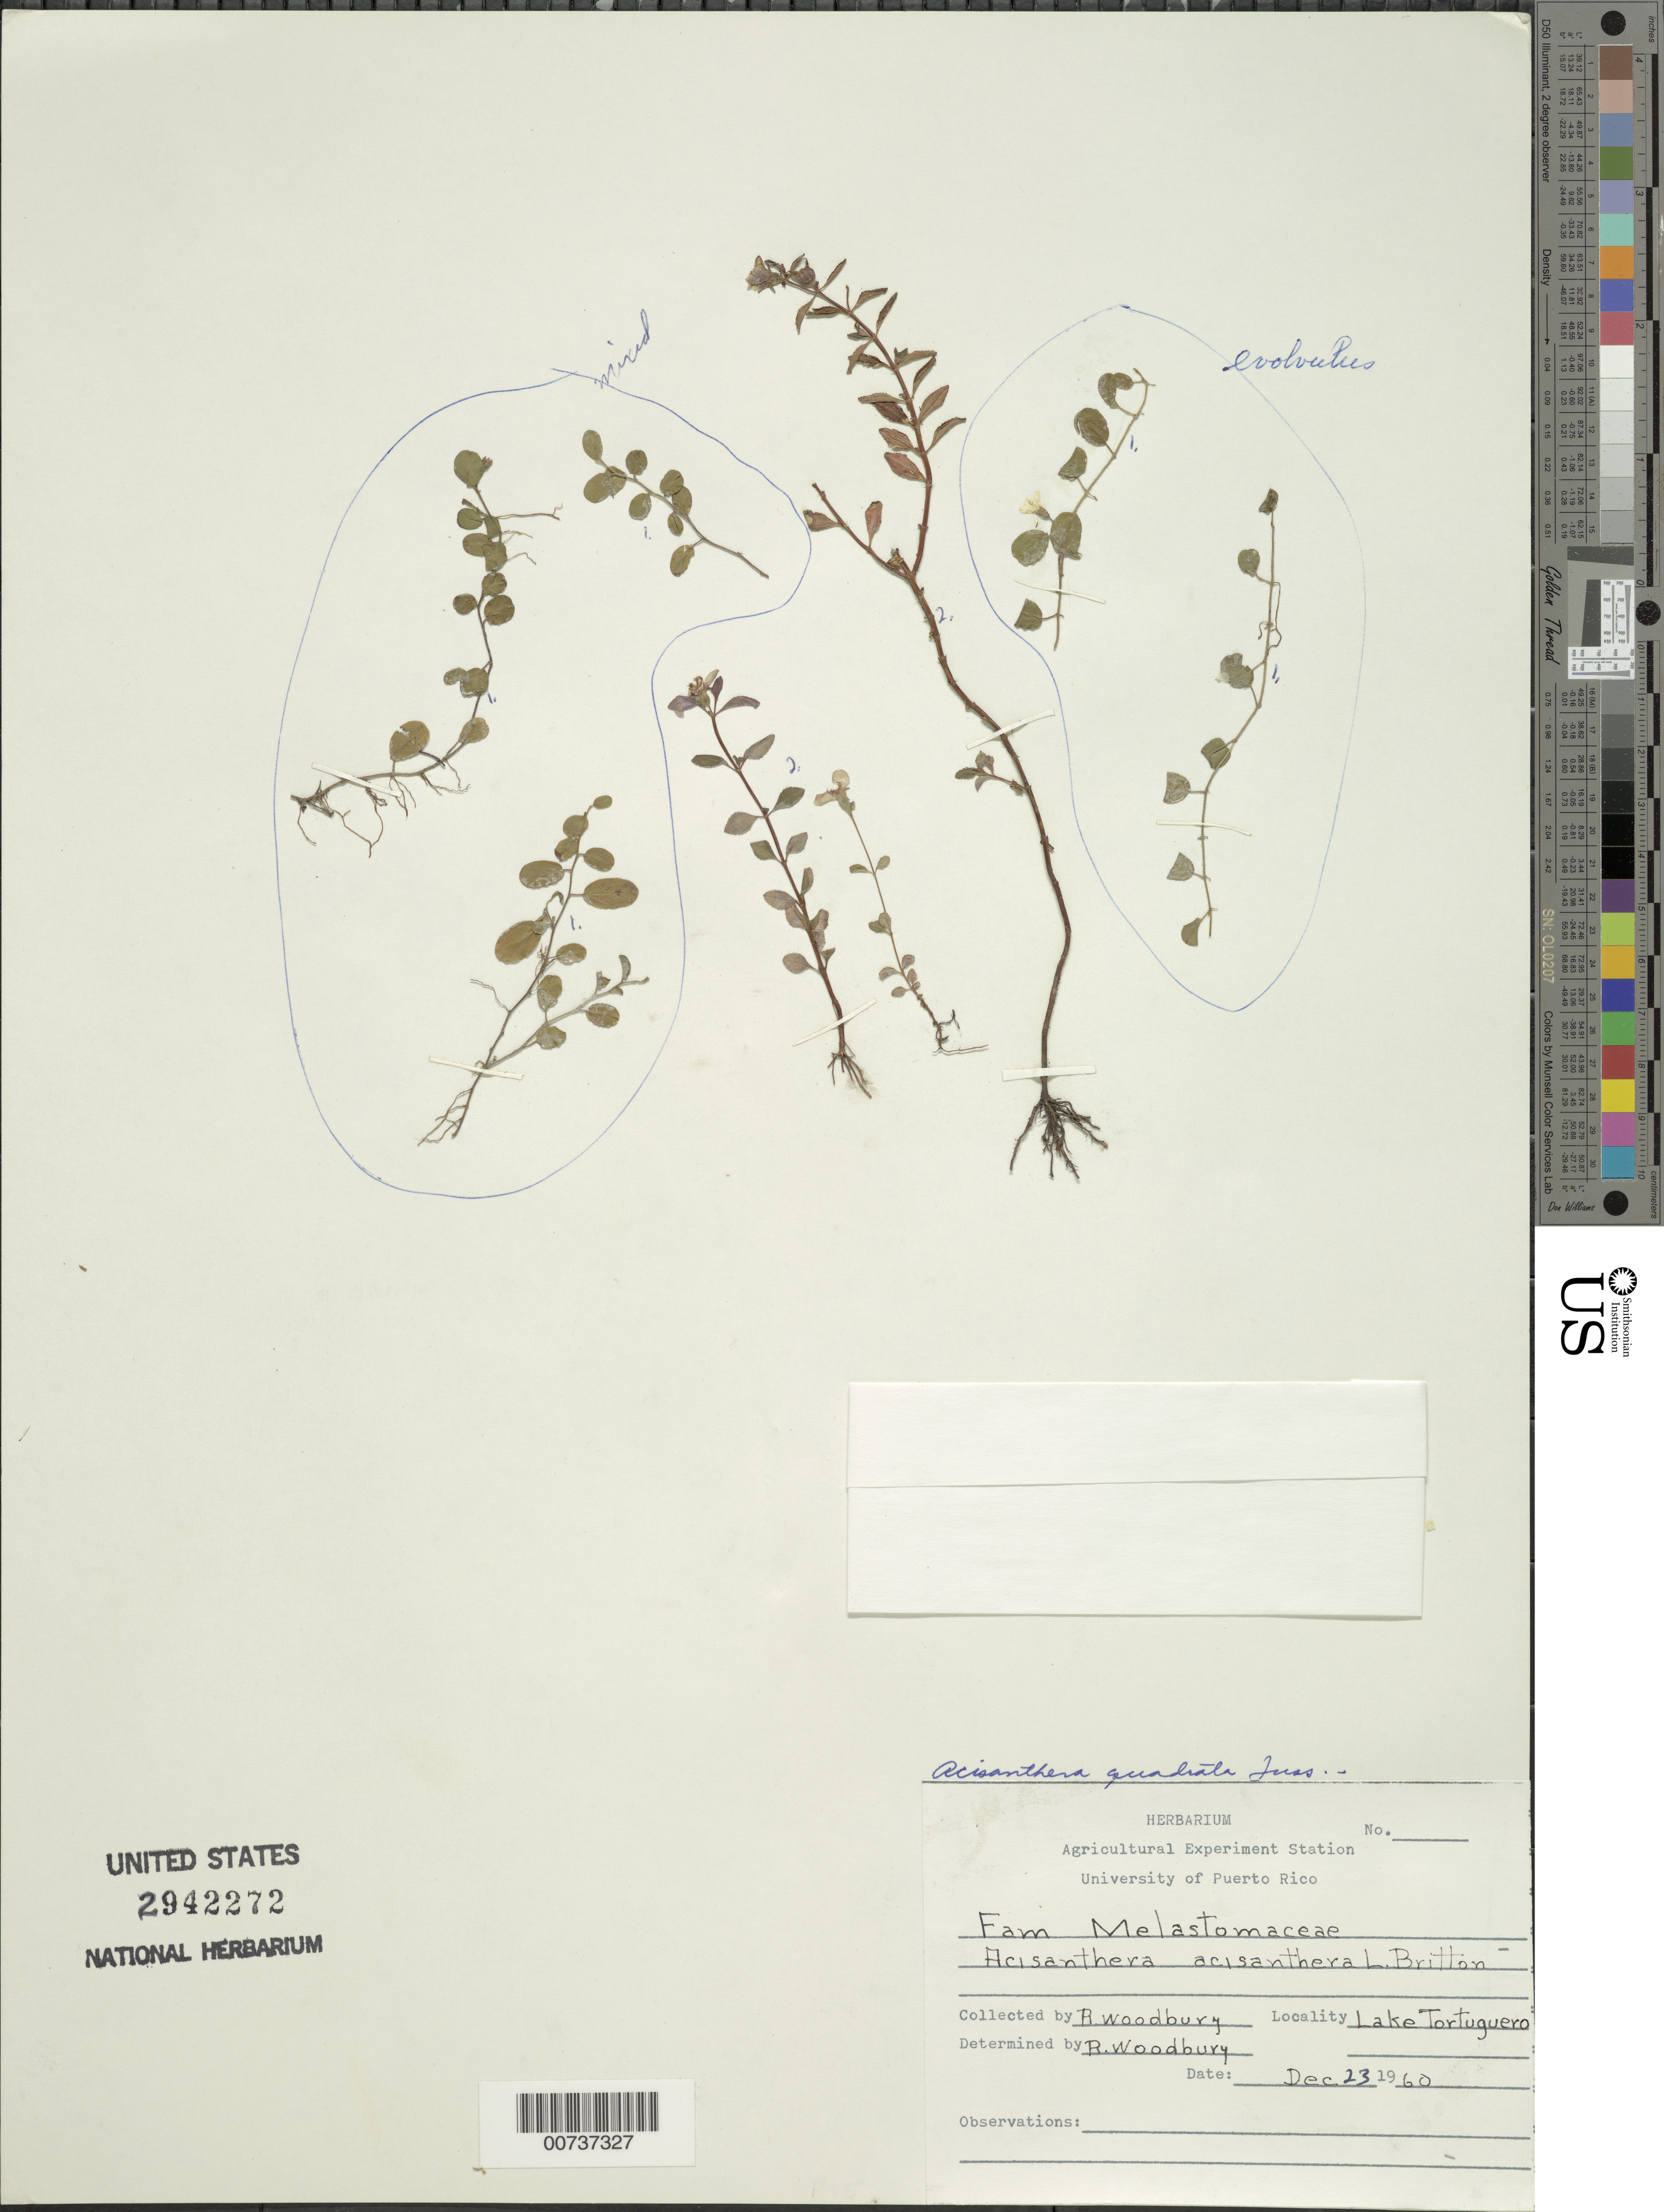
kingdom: Plantae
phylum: Tracheophyta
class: Magnoliopsida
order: Myrtales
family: Melastomataceae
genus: Acisanthera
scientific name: Acisanthera erecta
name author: Gleason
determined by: Nunes da Silva, Diego, (RB), Jardim Botanico do Rio de Janeiro - Herbario (BRAZIL)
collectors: R. O. Woodbury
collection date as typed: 23 Dec 1960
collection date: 1960-12-23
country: Puerto Rico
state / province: Manatí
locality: Lake Tortuguero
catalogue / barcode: US 2942272